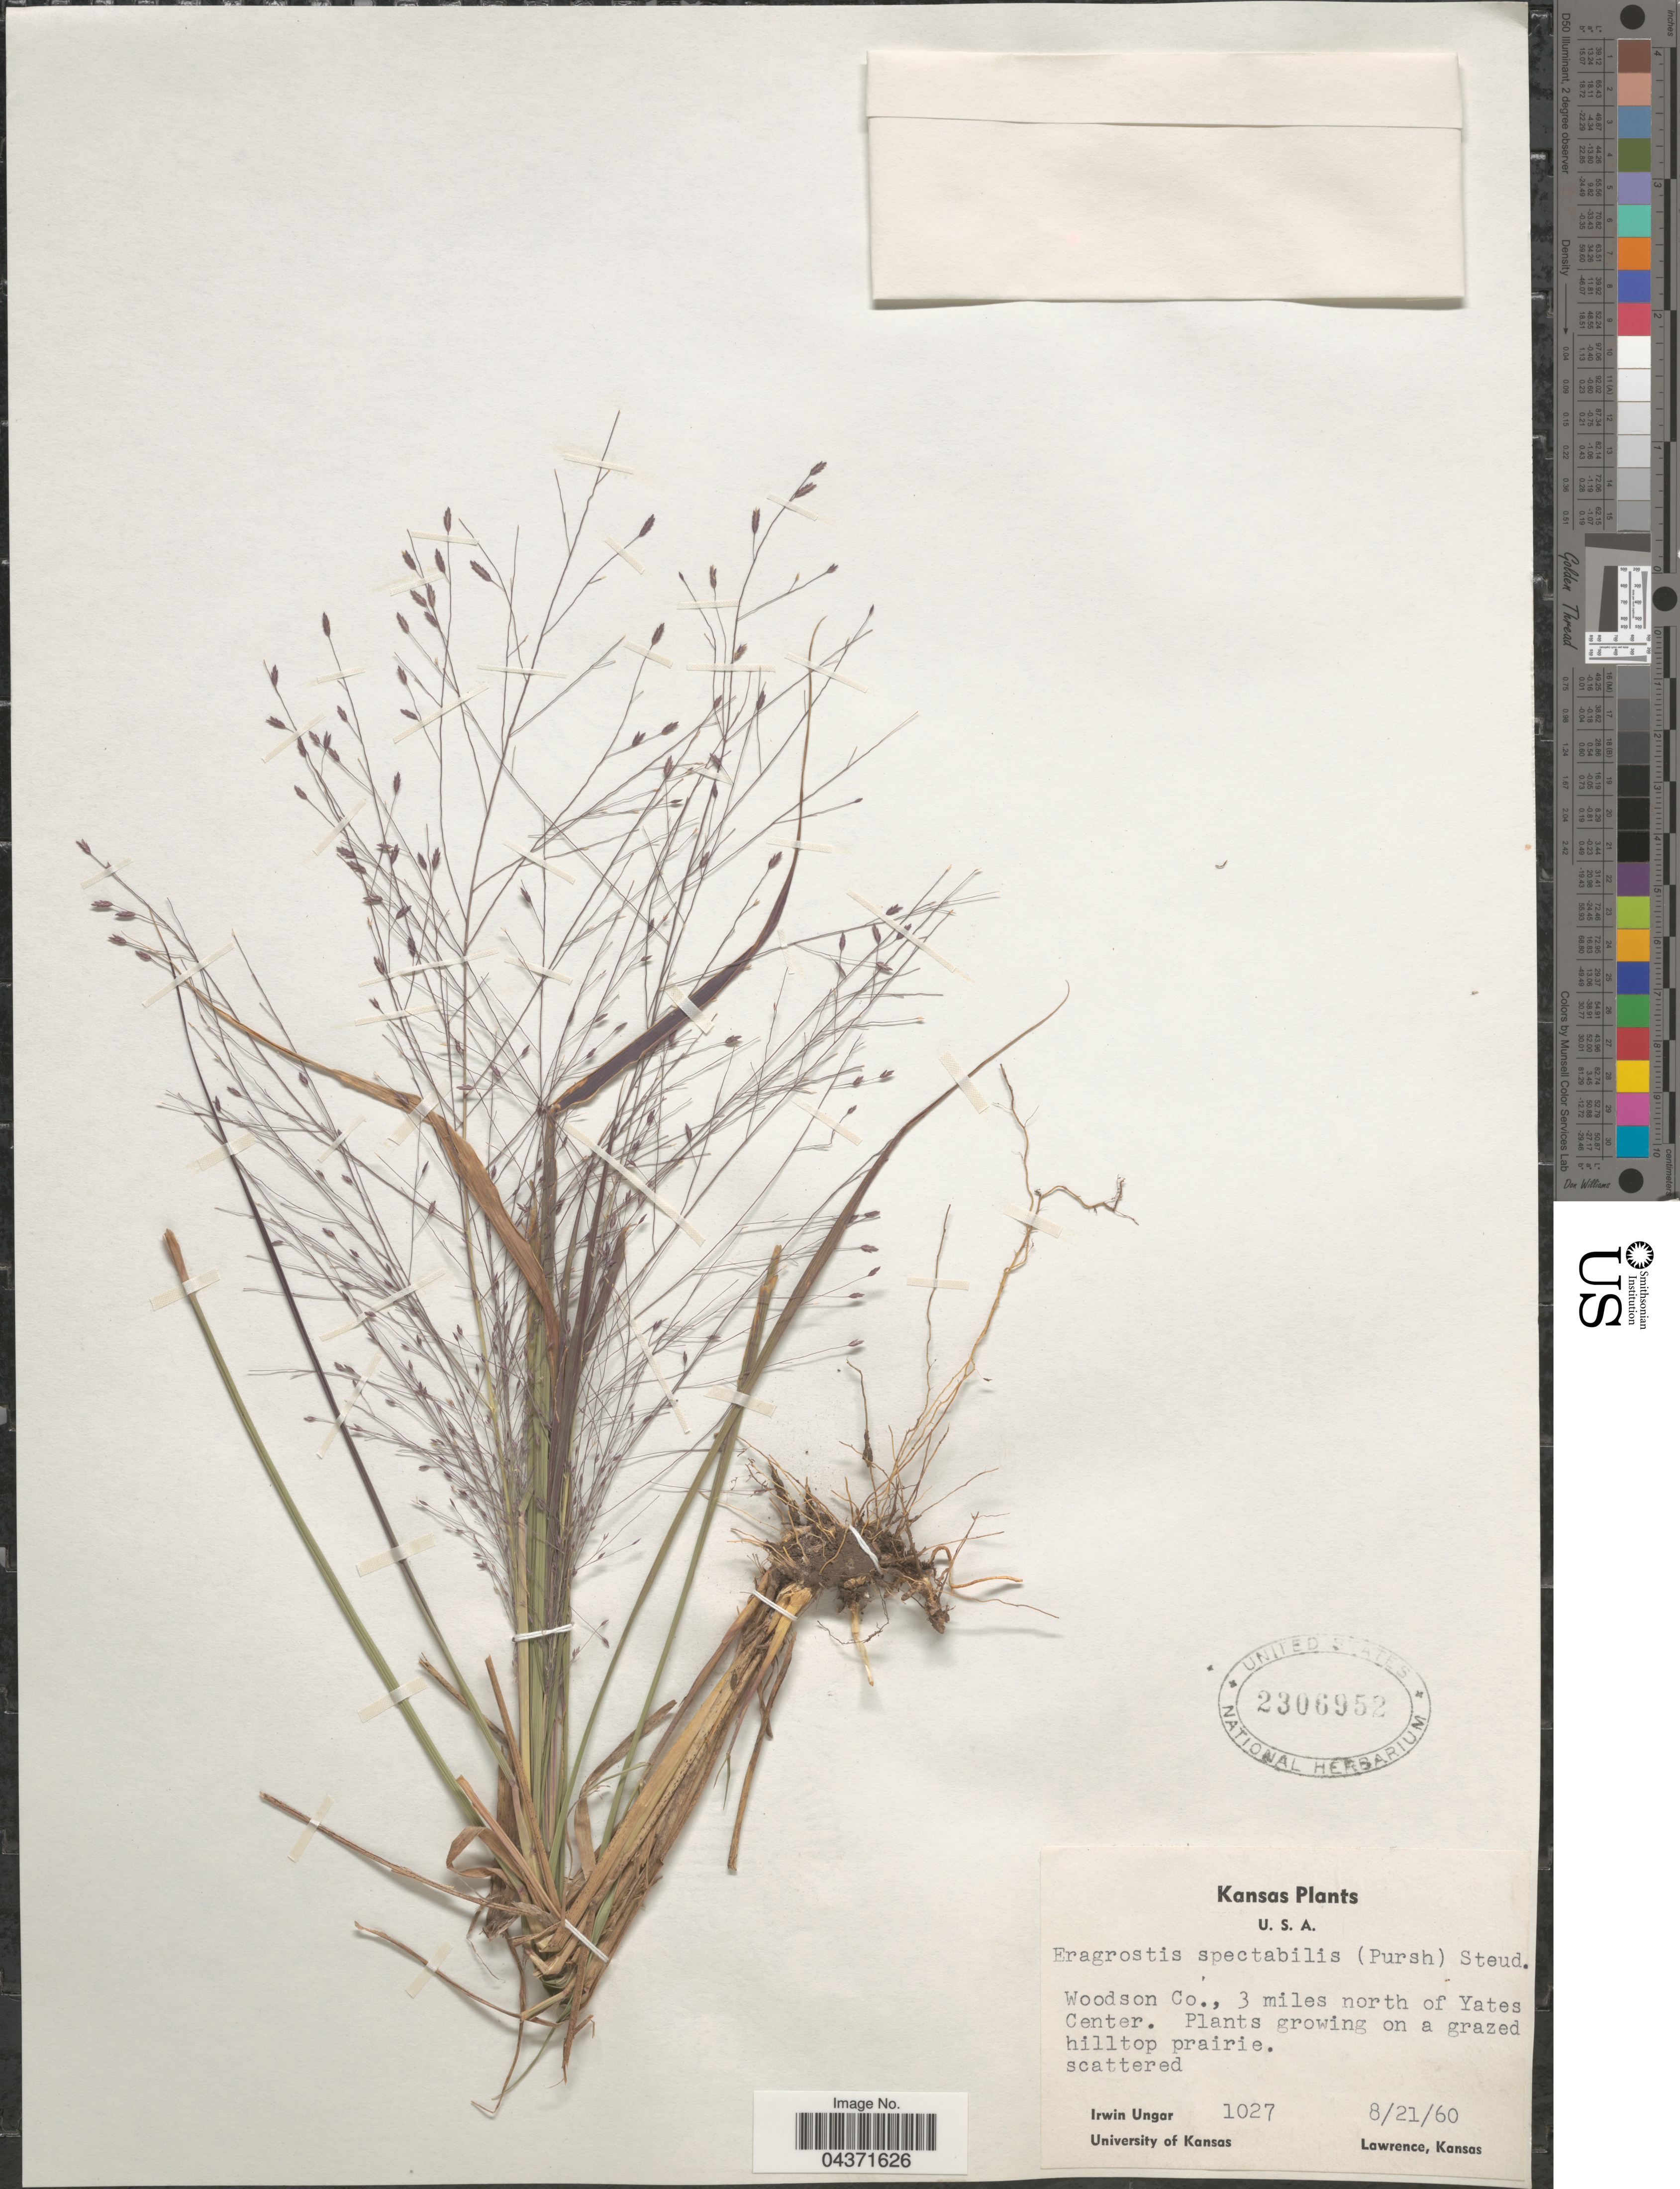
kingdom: Plantae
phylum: Tracheophyta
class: Liliopsida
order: Poales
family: Poaceae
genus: Eragrostis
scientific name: Eragrostis spectabilis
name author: (Pursh) Steud.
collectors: I. Ungar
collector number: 1027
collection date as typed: Transcribed d/m/y: 21/8/60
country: United States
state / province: Kansas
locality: Woodson Co., 3 miles north of Yates Center.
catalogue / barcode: US 2306952